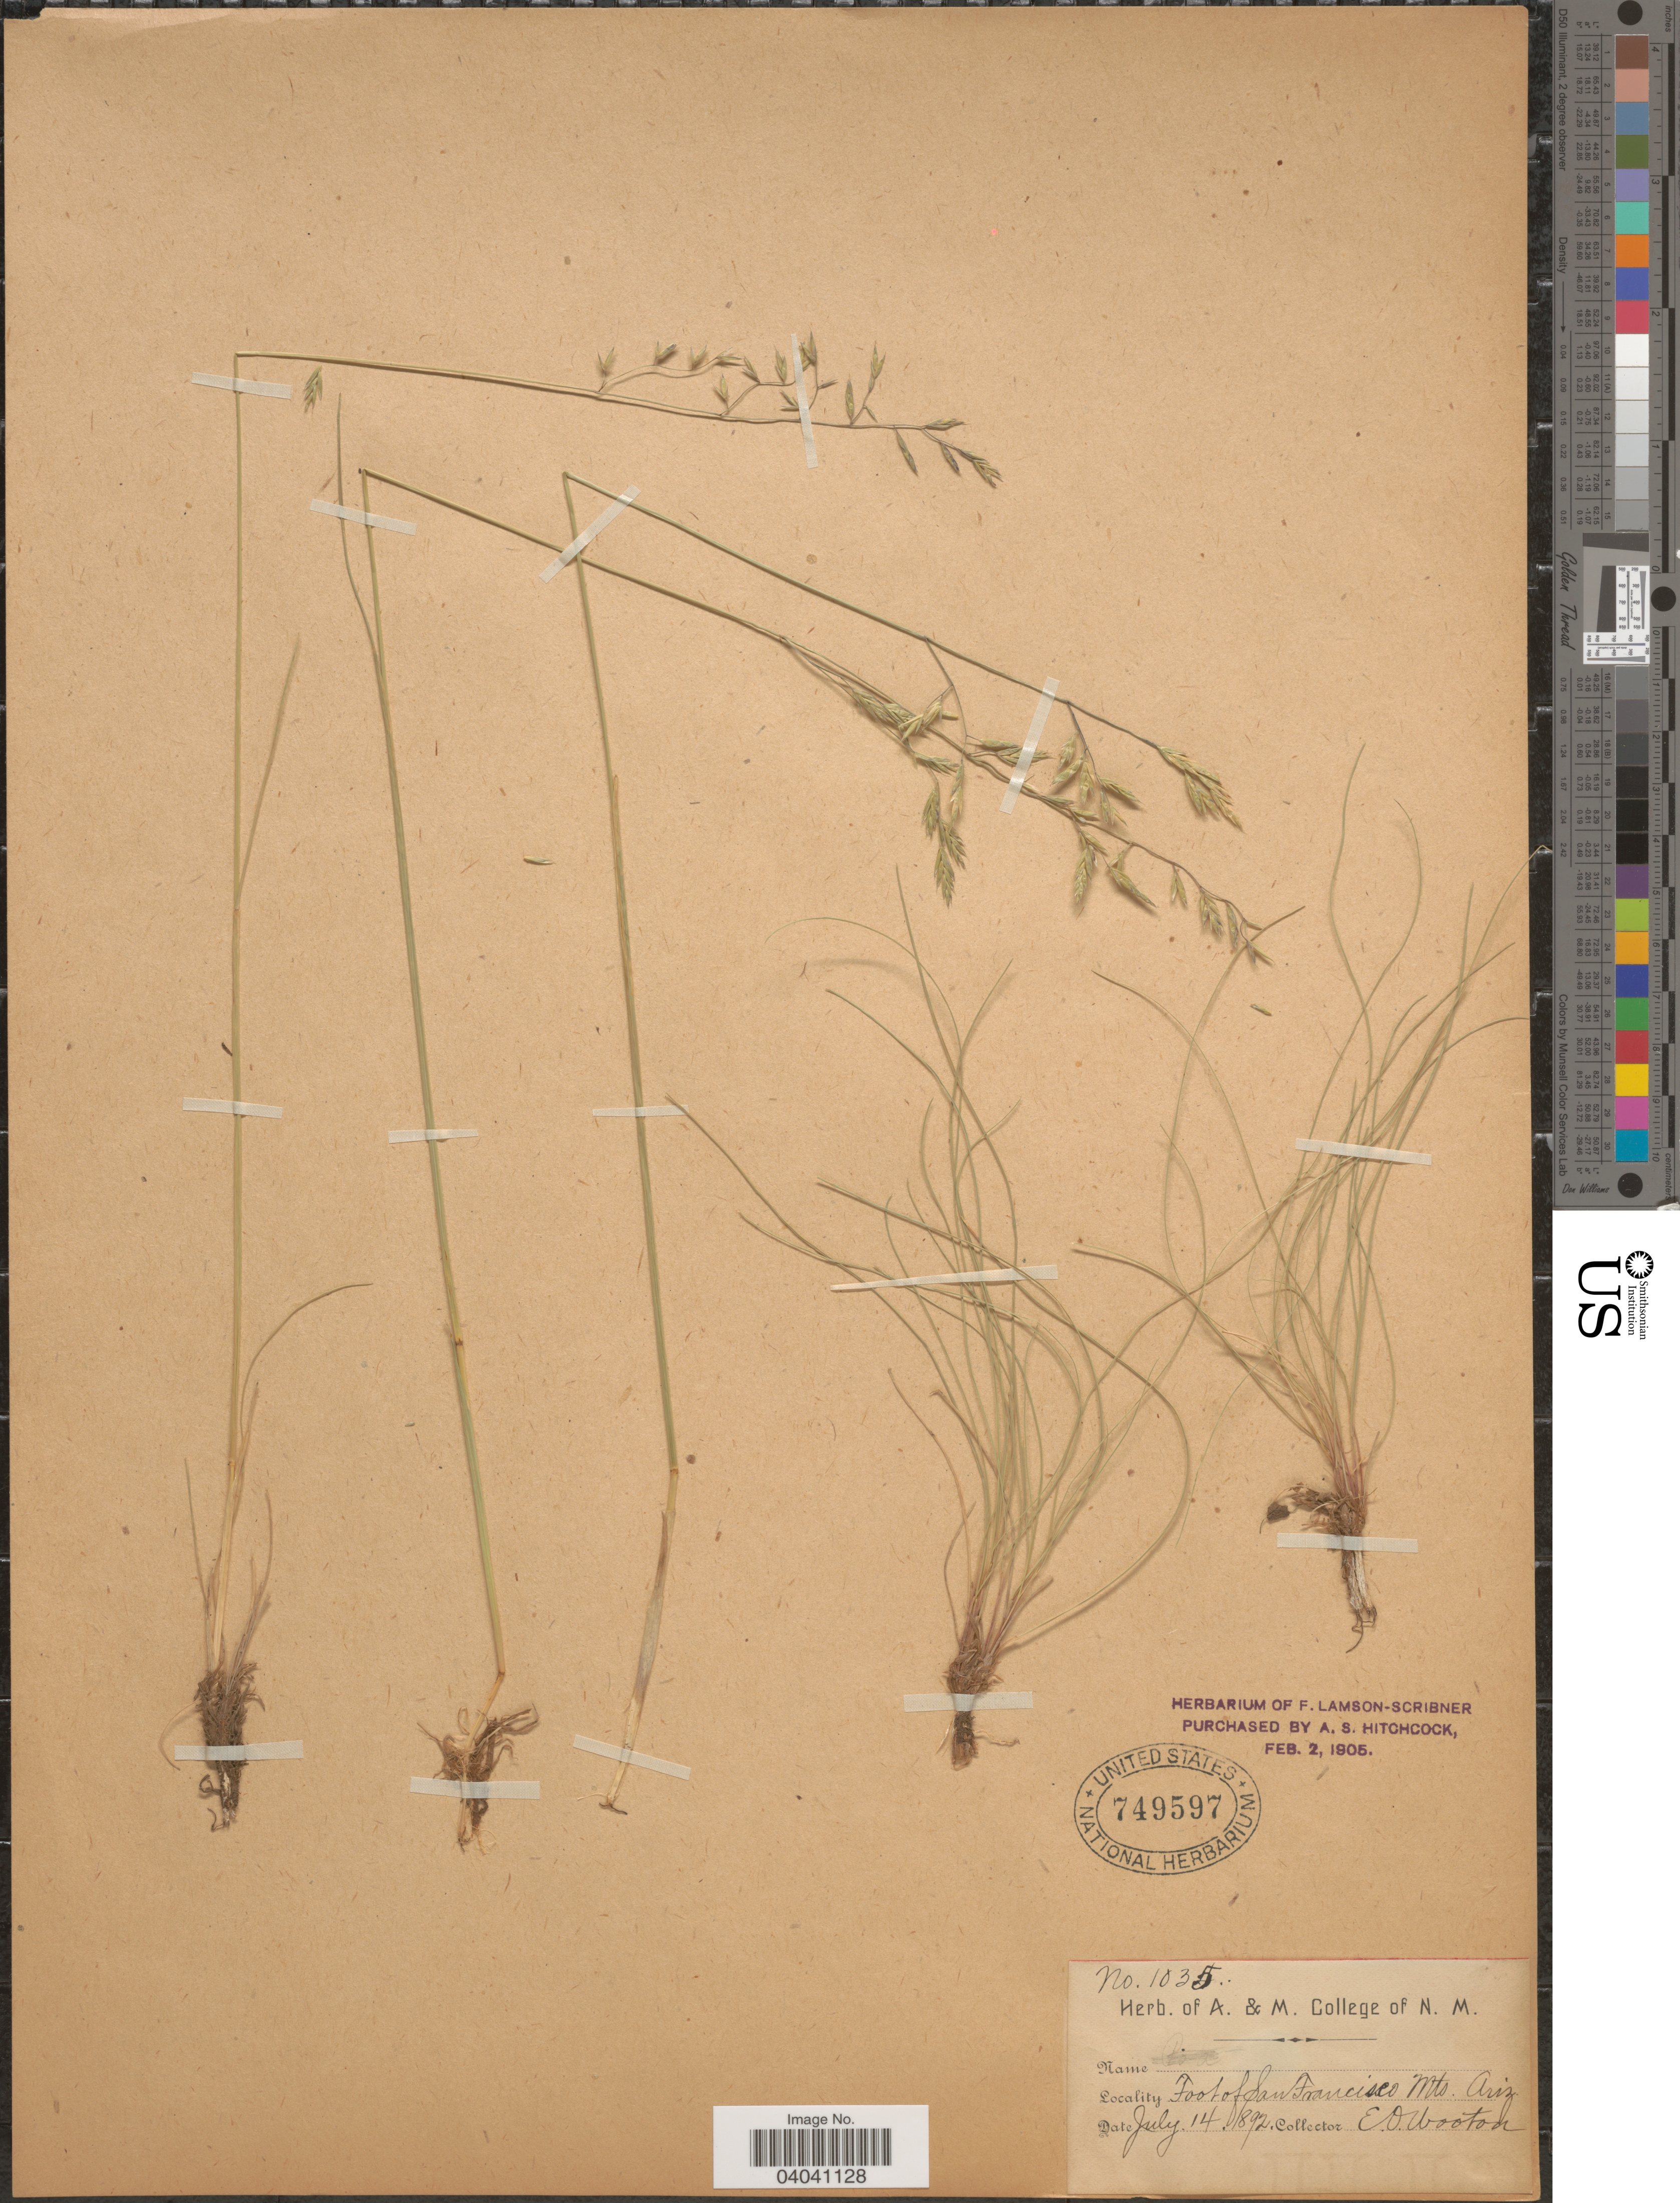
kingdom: Plantae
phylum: Tracheophyta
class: Liliopsida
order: Poales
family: Poaceae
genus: Festuca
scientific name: Festuca arizonica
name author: Vasey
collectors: E. O. Wooton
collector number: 1035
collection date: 1892-07-14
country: United States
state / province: Arizona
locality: Foot of San Francisco Mts.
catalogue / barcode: US 749597